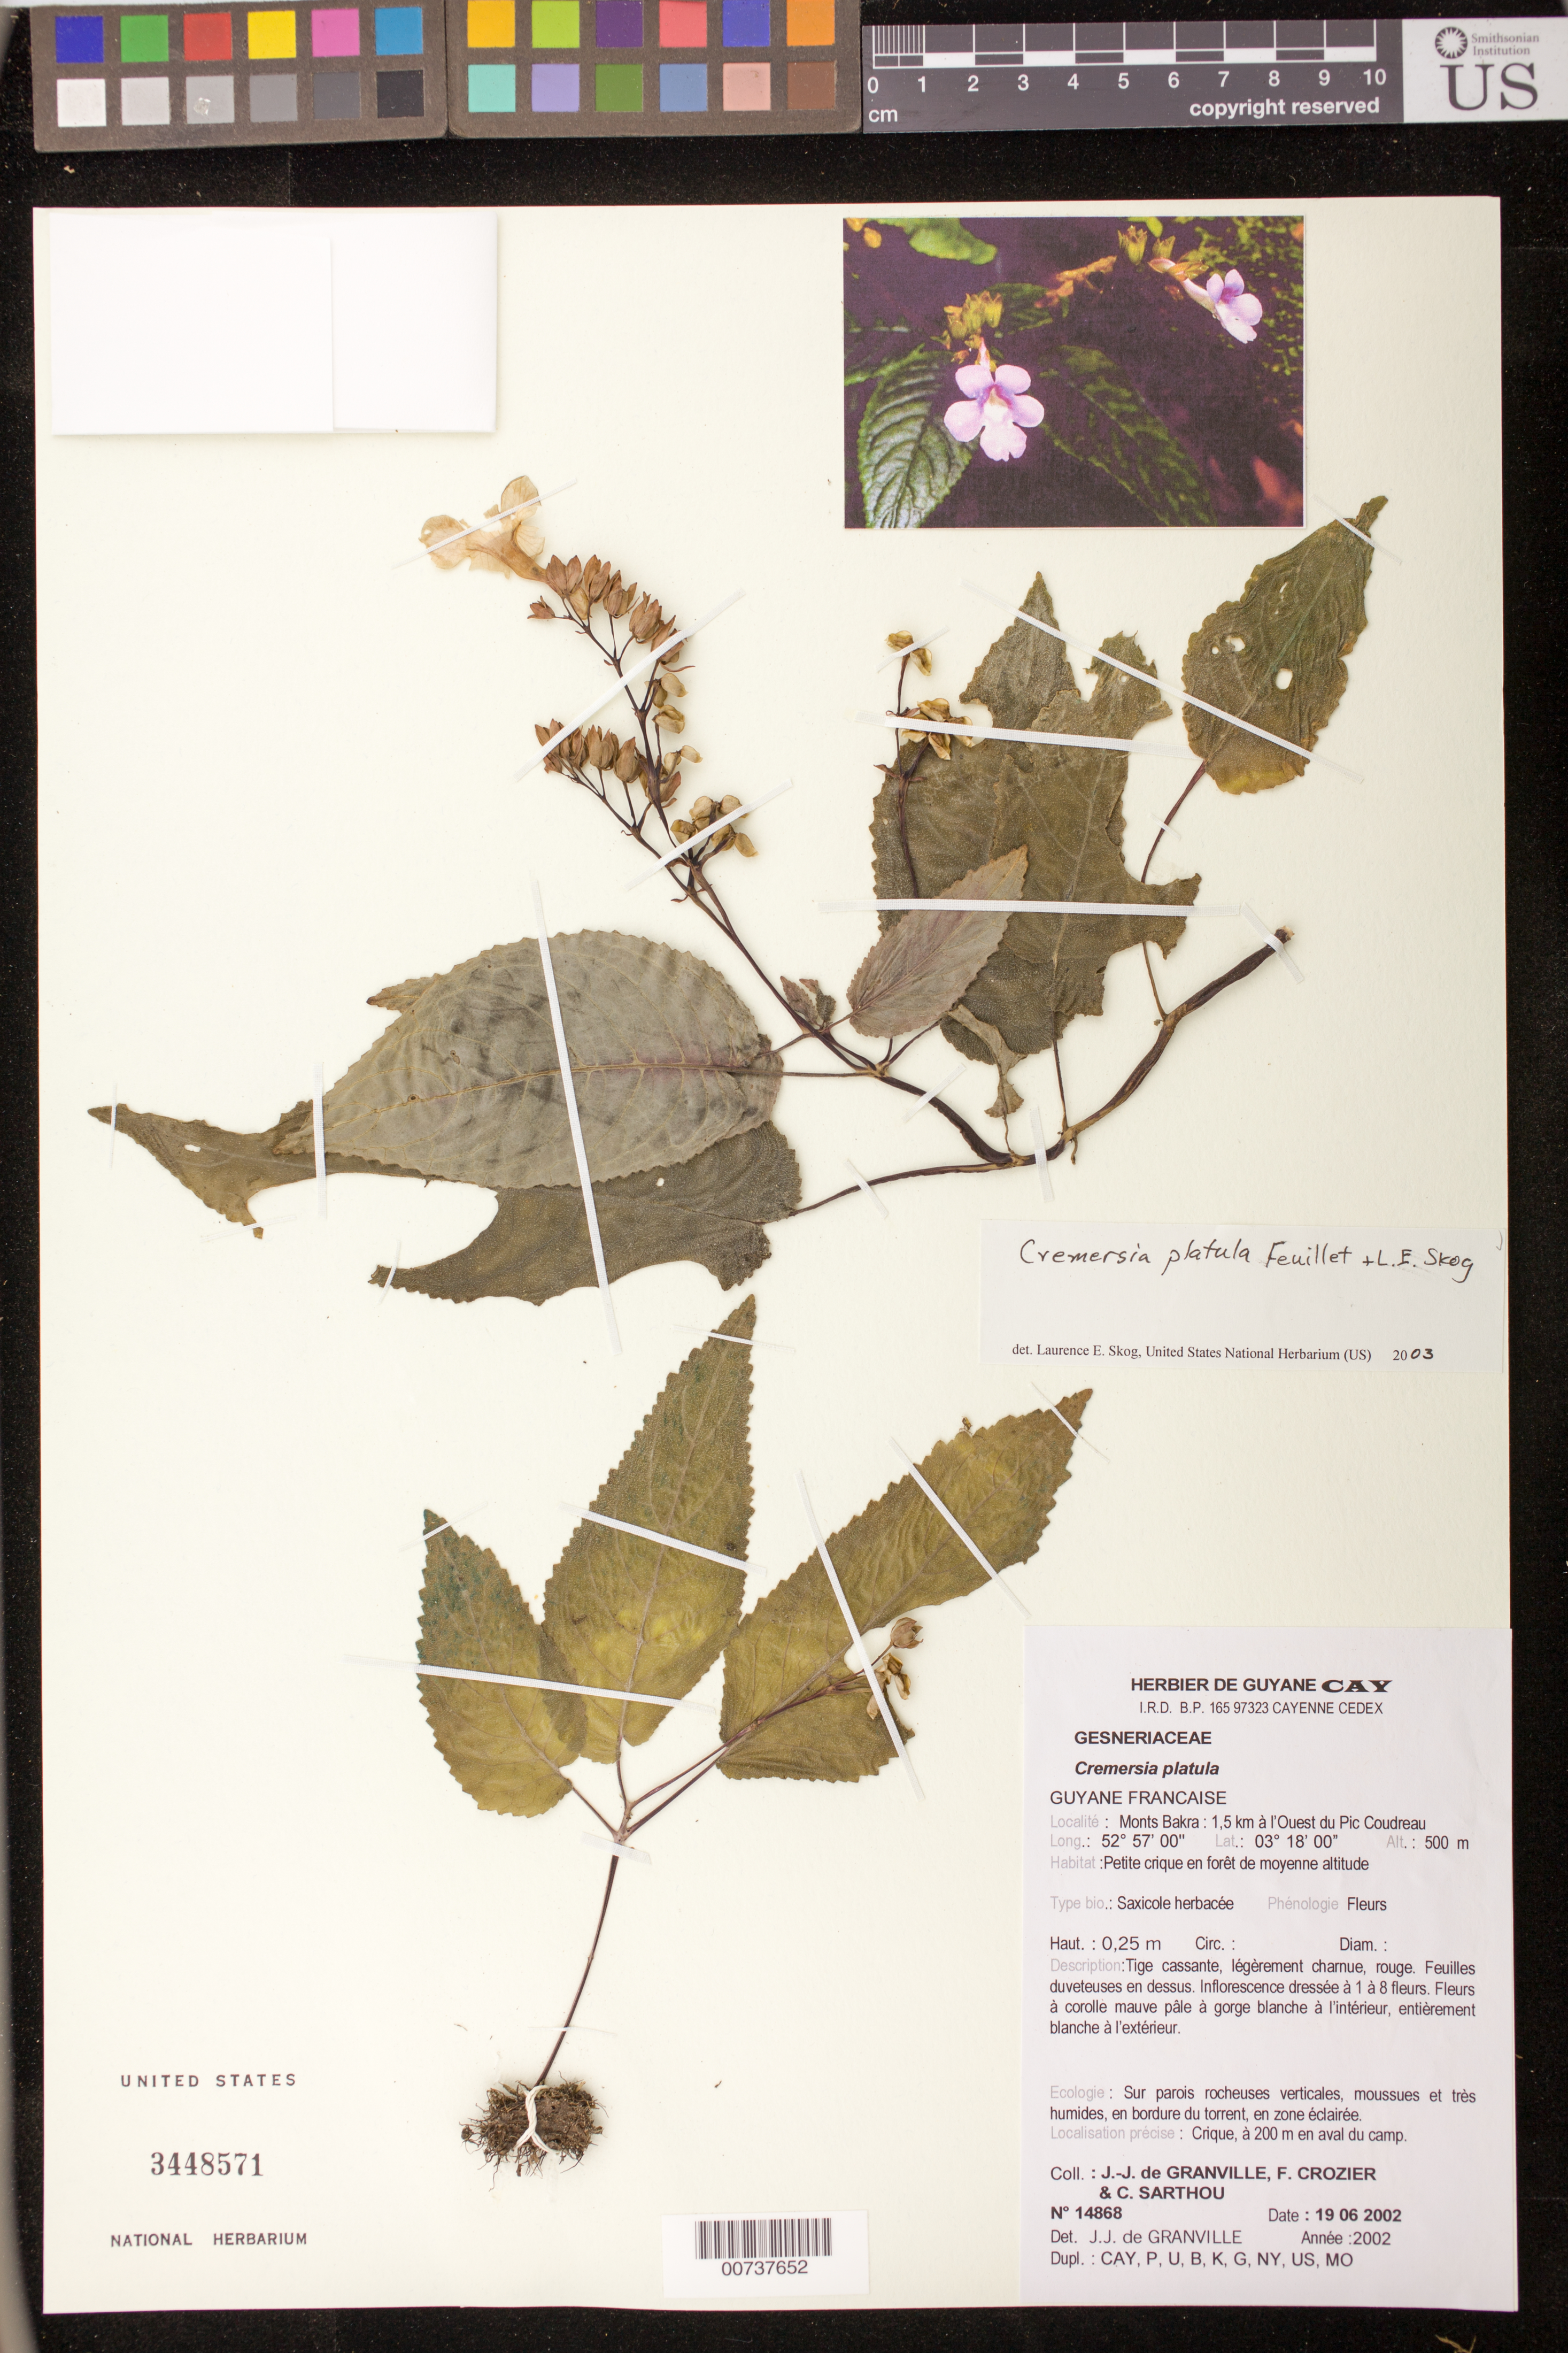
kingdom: Plantae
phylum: Tracheophyta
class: Magnoliopsida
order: Lamiales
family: Gesneriaceae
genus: Cremersia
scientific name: Cremersia platula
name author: Feuillet & L.E. Skog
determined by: Skog, Laurence E.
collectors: J.-J. de Granville, F. Crozier & C. Sarthou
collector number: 14868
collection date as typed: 19 Jun 2002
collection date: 2002-06-19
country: French Guiana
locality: Monts Bakra: 1.5 km à l'Ouest du Pic Coudreau, crique, à 200 m en aval du camp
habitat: Petite crique en forêt de moyenne altitude; sur parois rocheuses verticales, moussues et très humides, en bordure du torrent, en zone éclairée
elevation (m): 500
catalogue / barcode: US 3448571